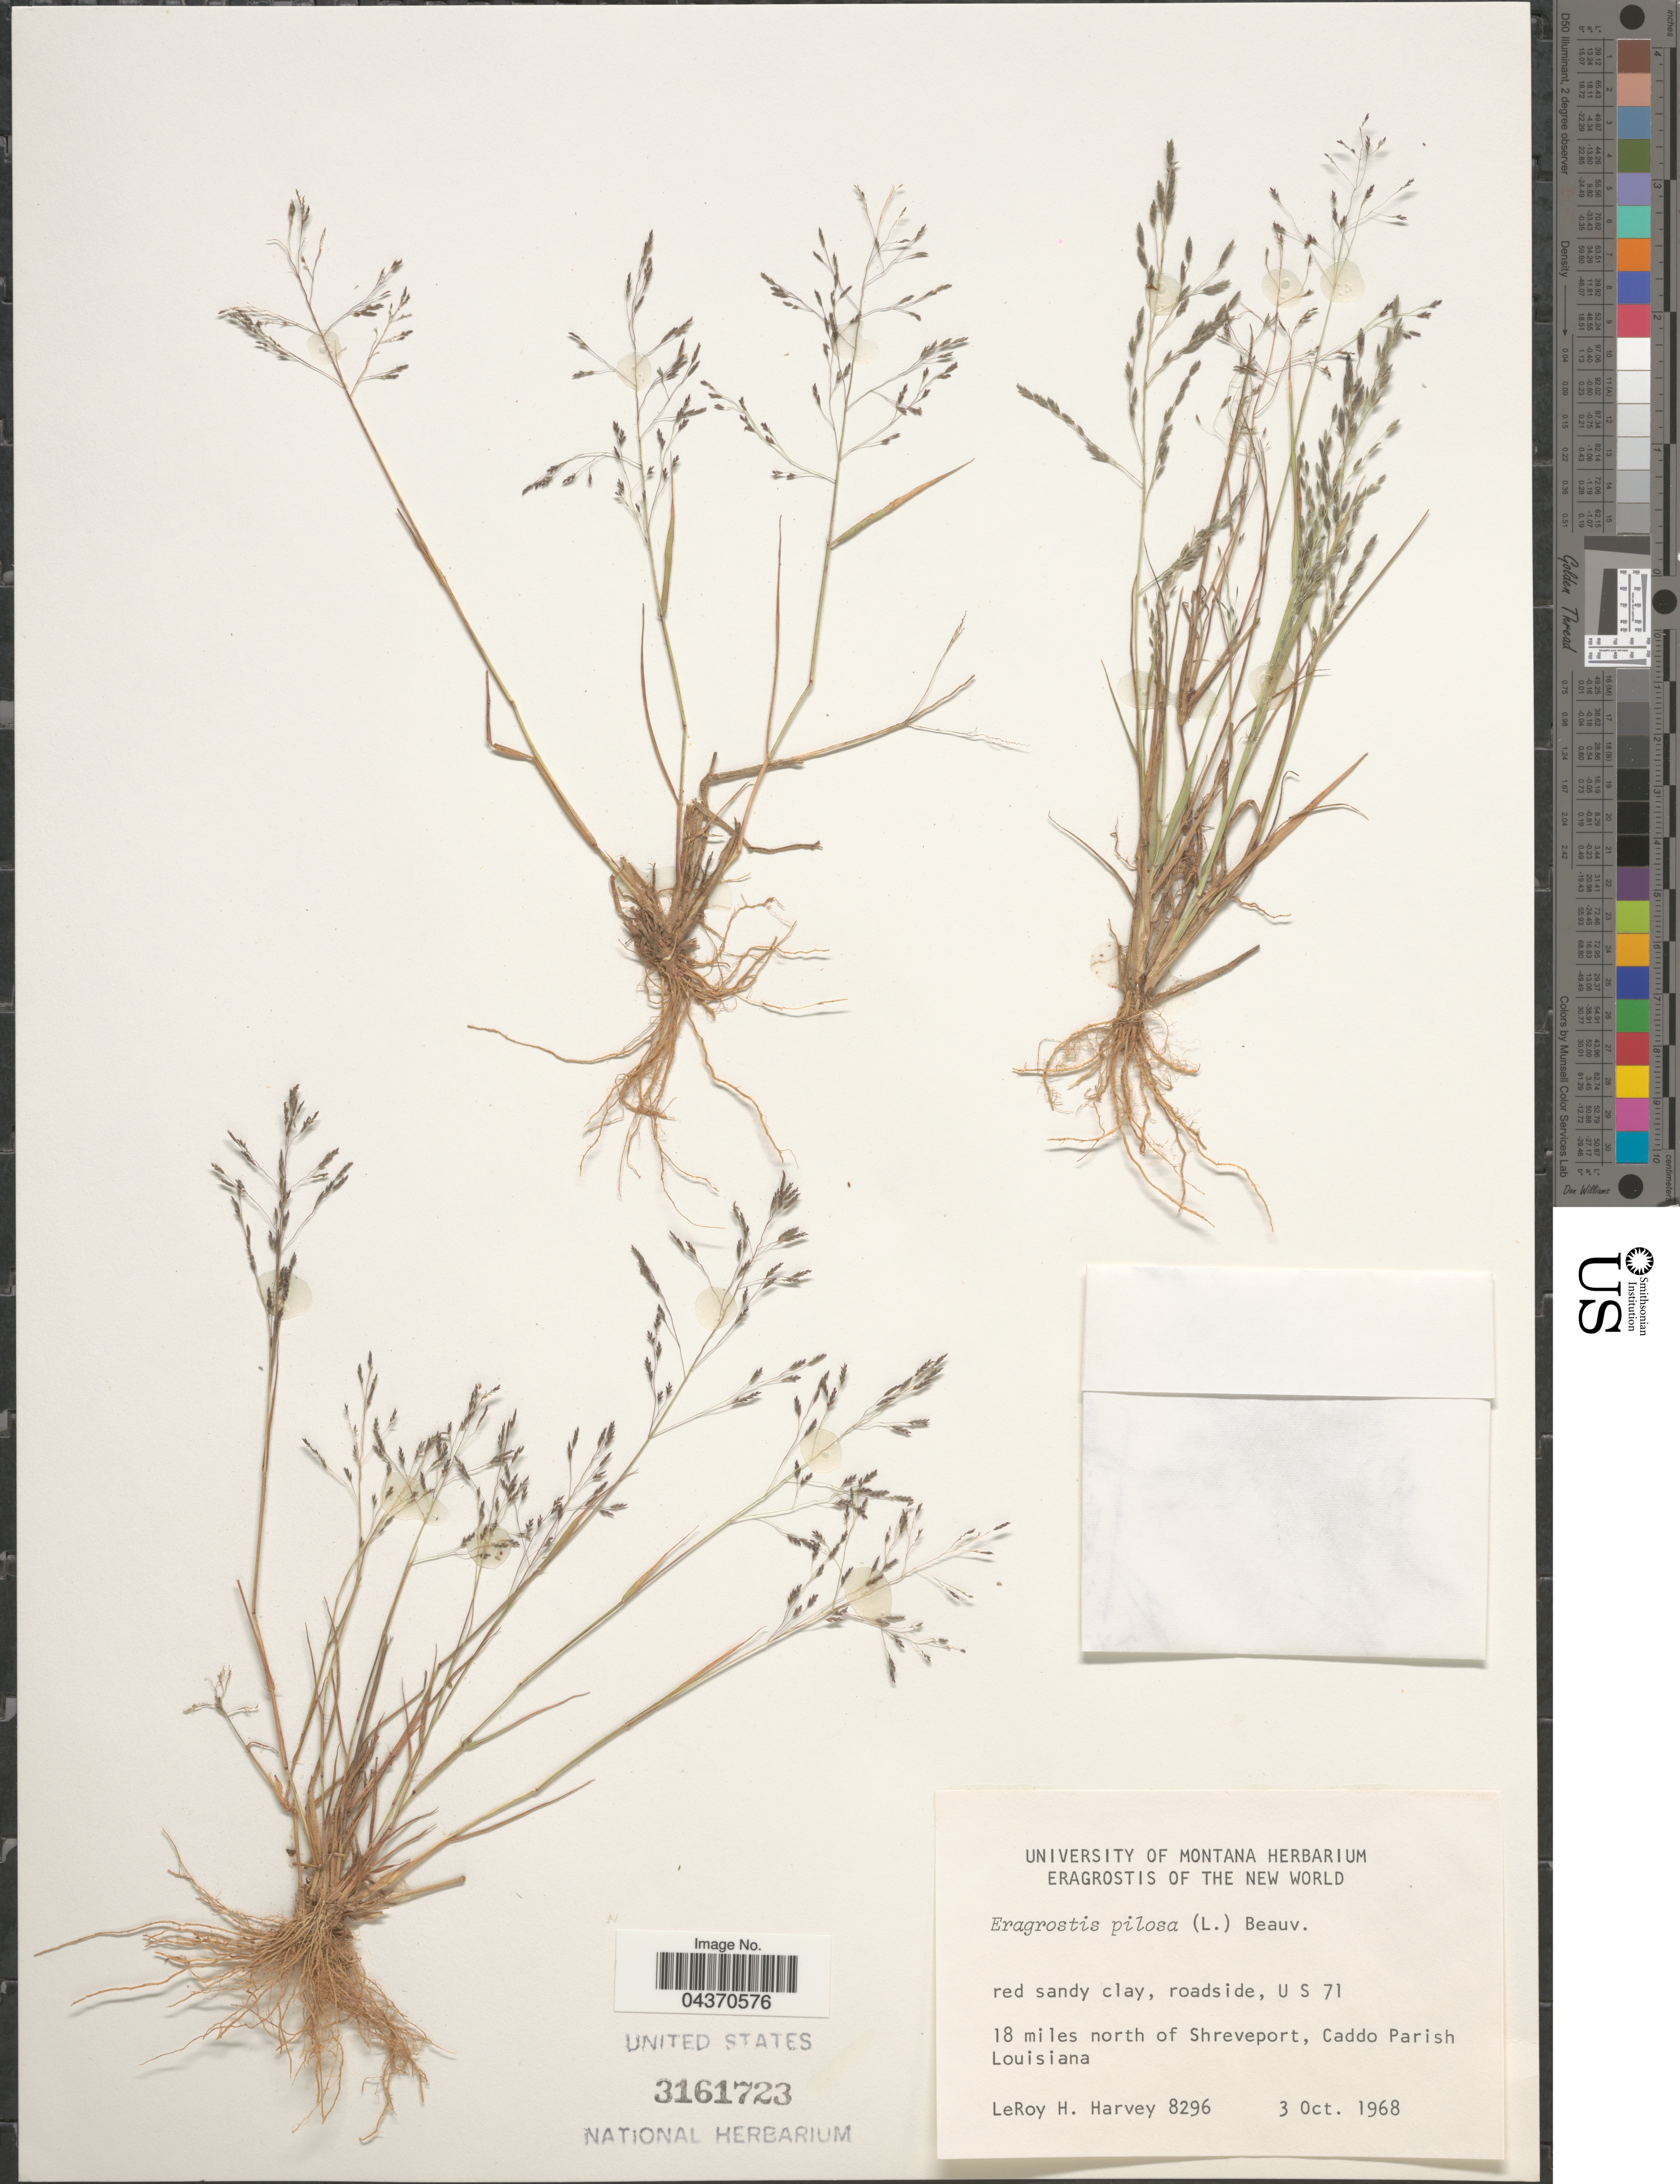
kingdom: Plantae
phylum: Tracheophyta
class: Liliopsida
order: Poales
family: Poaceae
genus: Eragrostis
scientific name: Eragrostis pilosa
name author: (L.) P. Beauv.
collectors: L. H. Harvey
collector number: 8296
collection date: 1968-10-03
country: United States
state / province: Louisiana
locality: Roadside, U S 71. 18 miles north of Shreveport, Caddo Parish.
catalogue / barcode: US 3161723